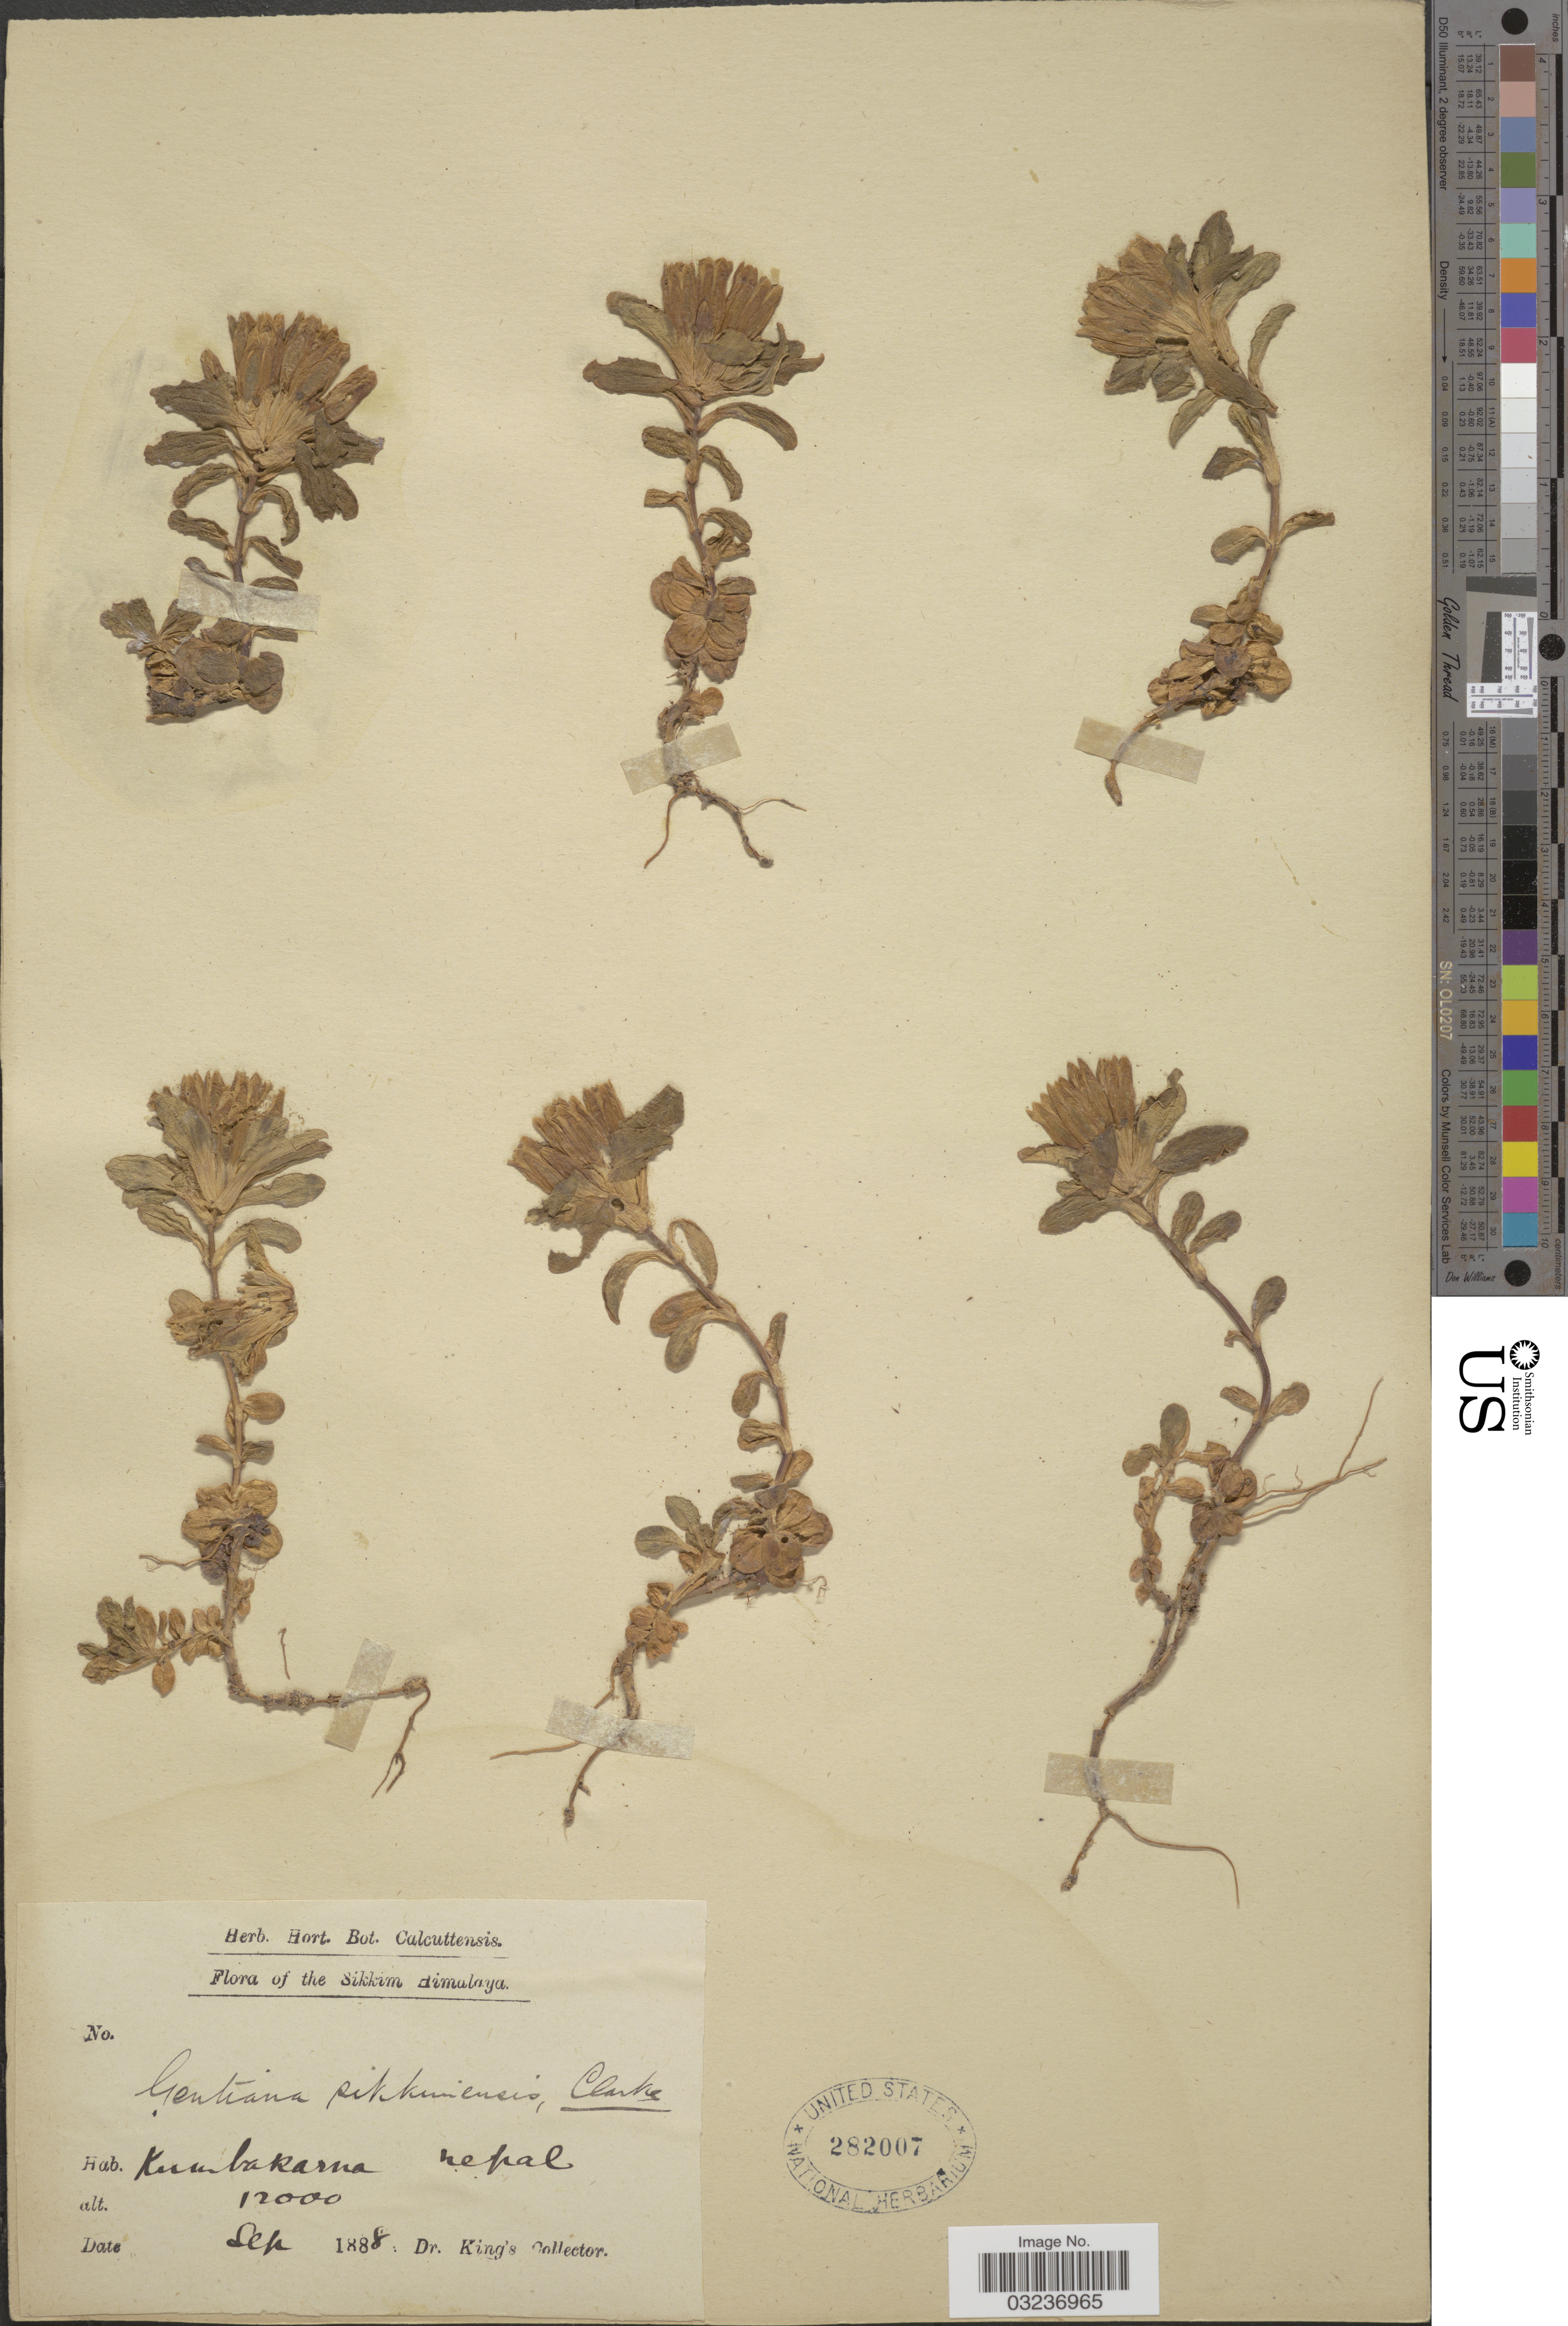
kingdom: Plantae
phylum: Tracheophyta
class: Magnoliopsida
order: Gentianales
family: Gentianaceae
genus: Gentiana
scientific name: Gentiana sikkimensis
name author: C.B. Clarke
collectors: Dr. King's collector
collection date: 1888-09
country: Nepal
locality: The Sikkim Himalaya, Kumbakarna.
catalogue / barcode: US 282007